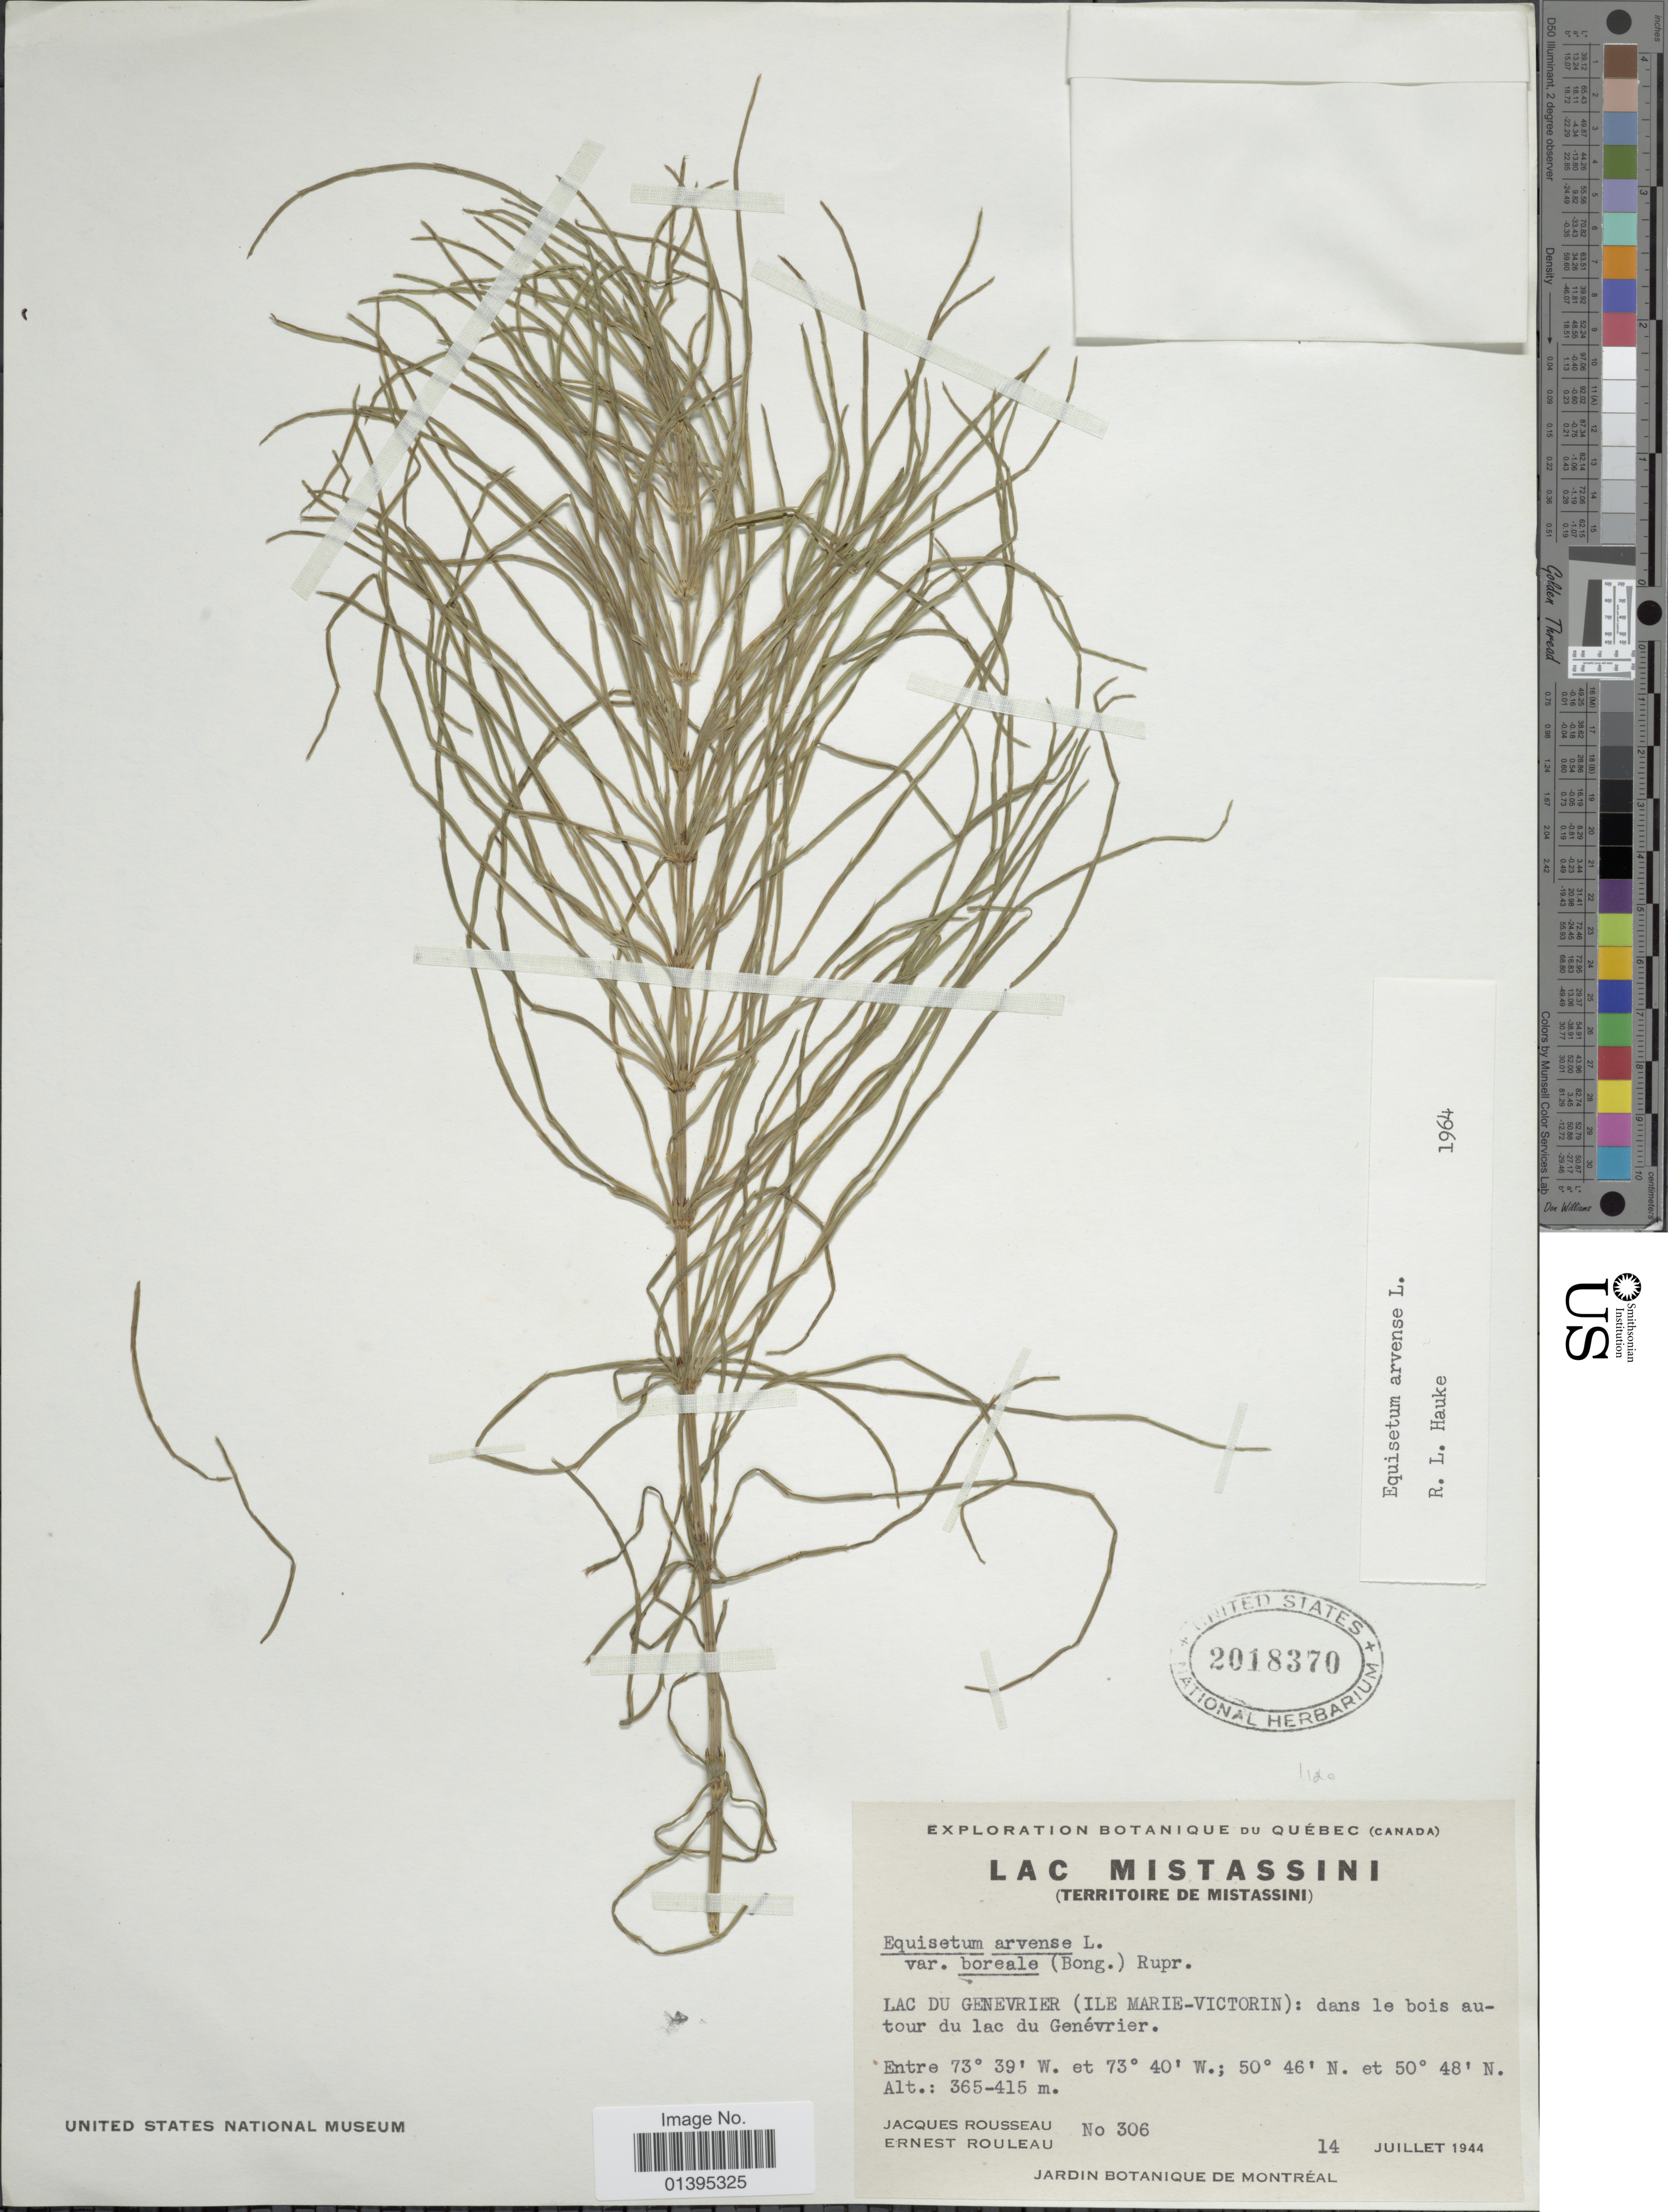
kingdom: Plantae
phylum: Tracheophyta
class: Polypodiopsida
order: Equisetales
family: Equisetaceae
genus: Equisetum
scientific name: Equisetum arvense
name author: L.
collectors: J. Rousseau & J. Rouleau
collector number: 306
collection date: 1944-07-14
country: Canada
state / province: Quebec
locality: Lac Mistassini (teriitoire de Mistassini), Lac du Genevrier (ile Marie-Victorin): dans le bois auteur du lac du Genevroer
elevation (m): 365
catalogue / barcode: US 2018370